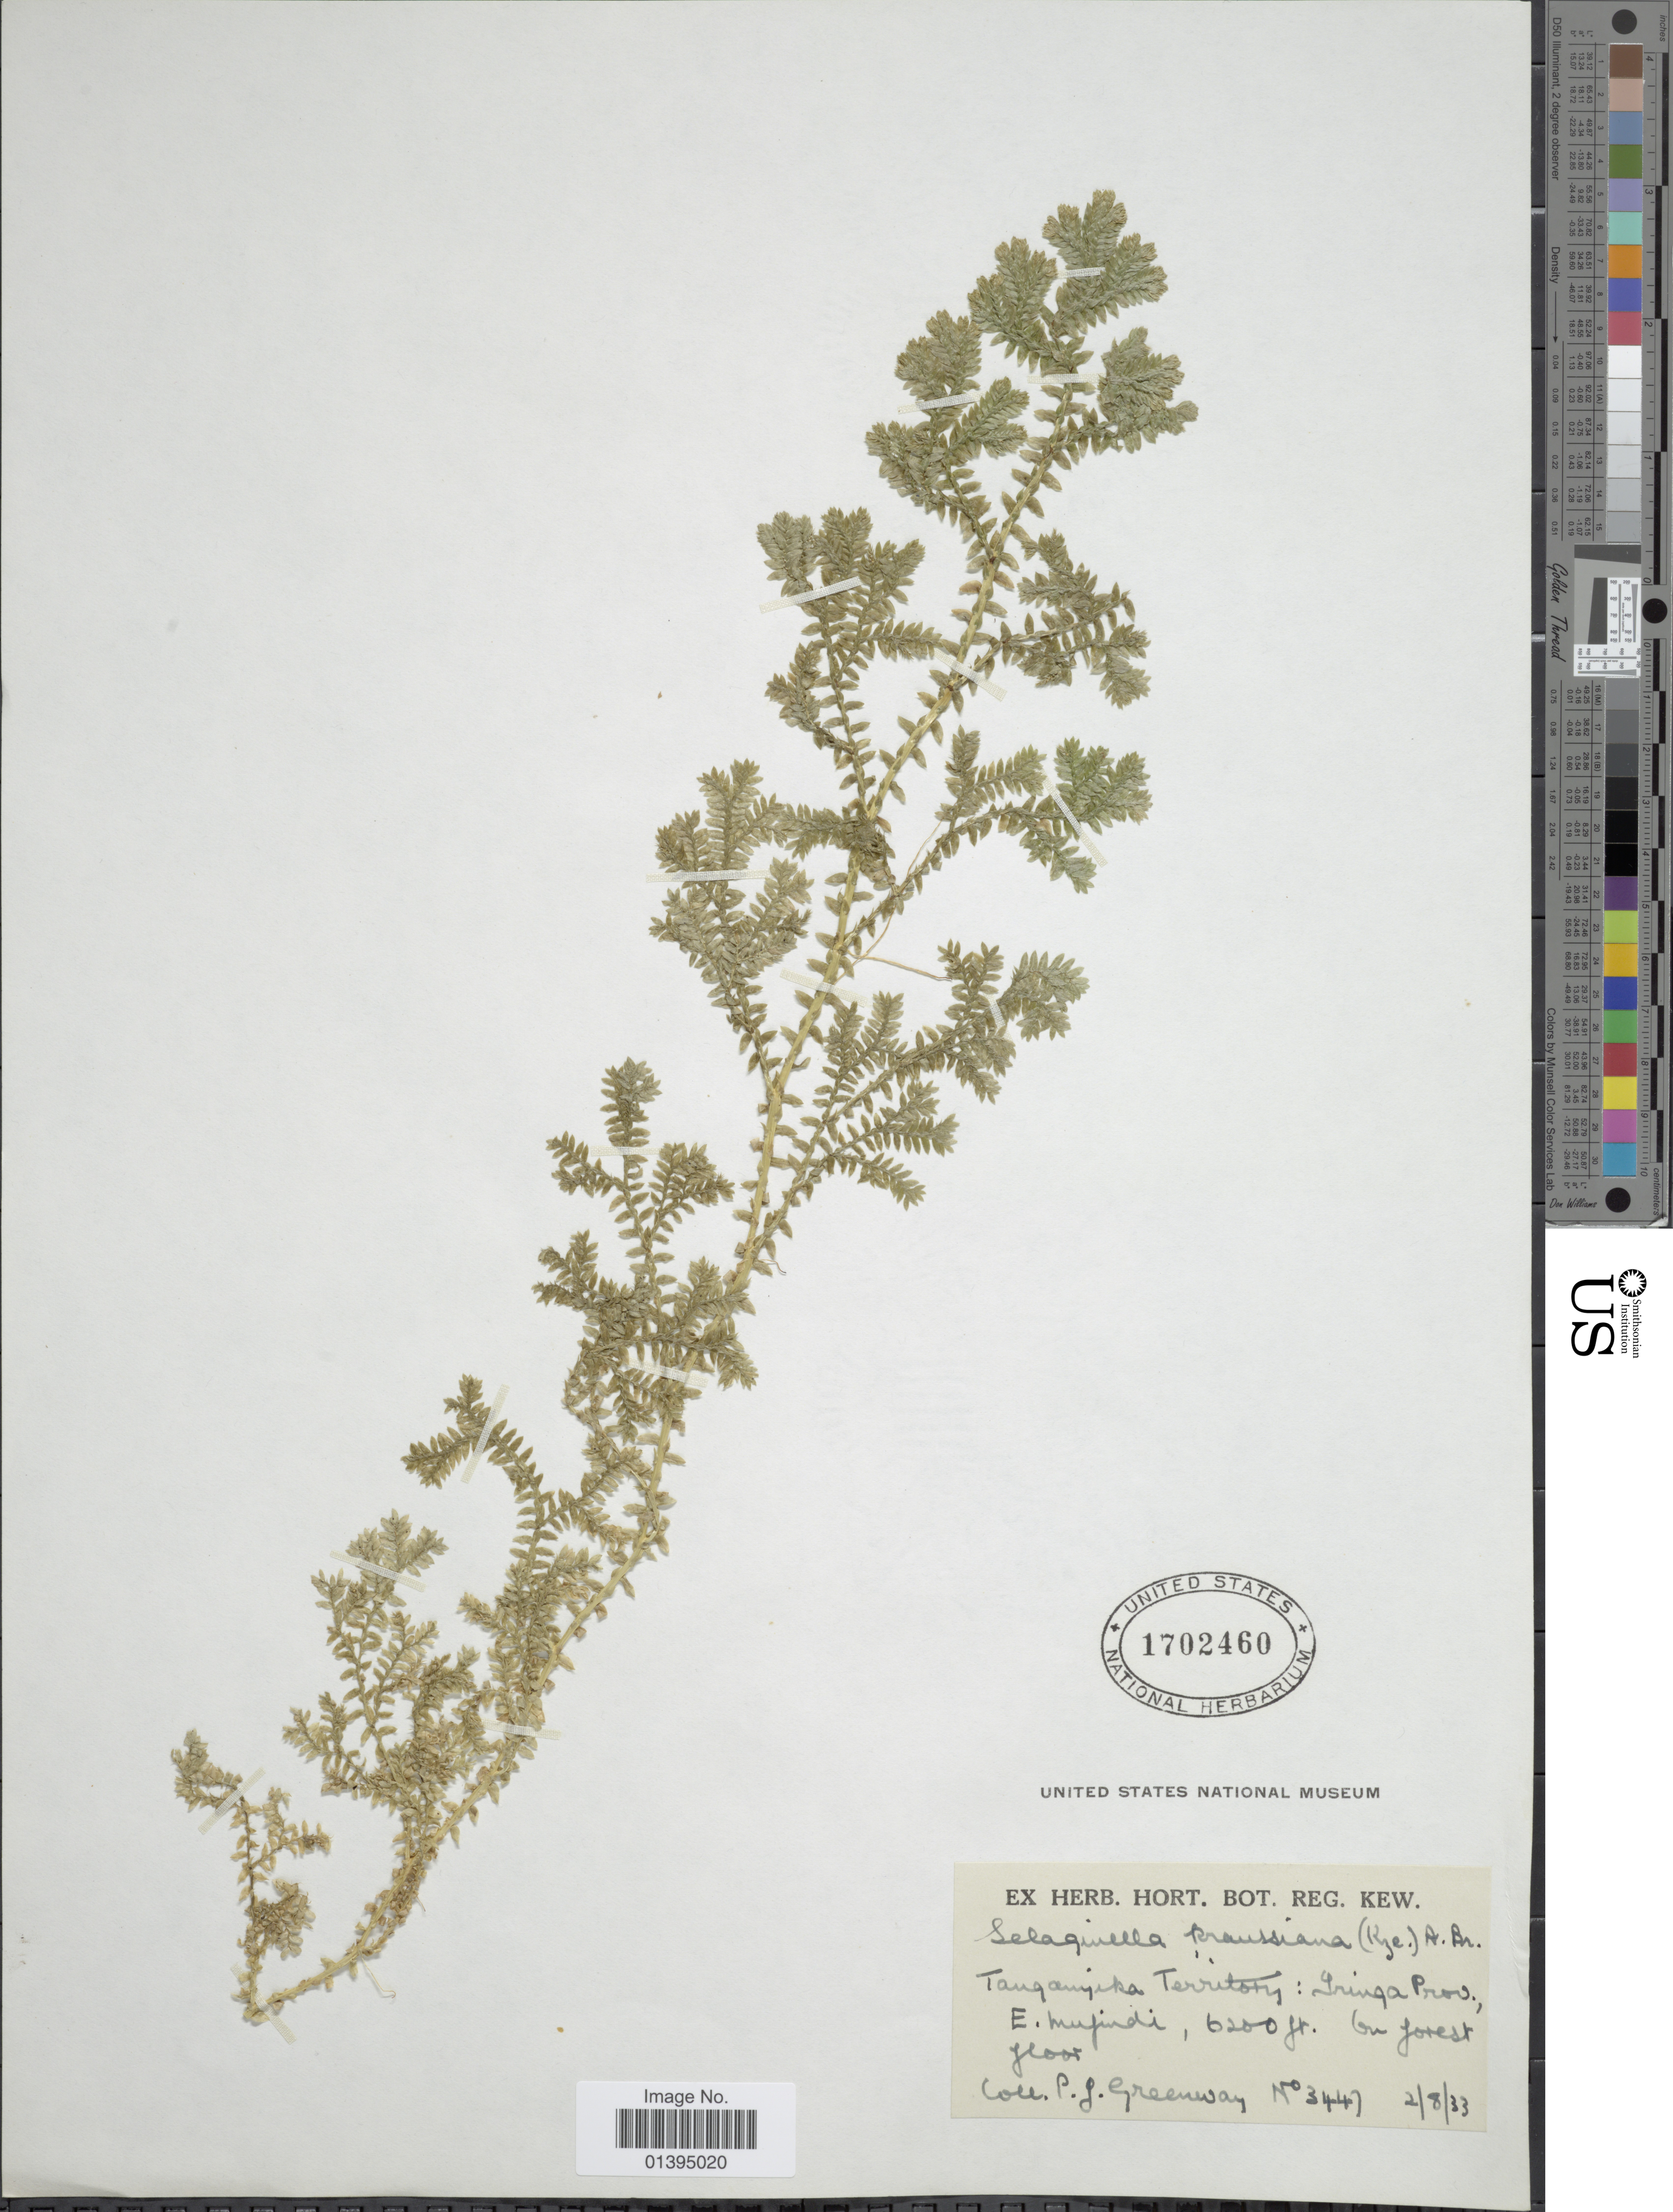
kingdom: Plantae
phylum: Tracheophyta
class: Lycopodiopsida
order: Selaginellales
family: Selaginellaceae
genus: Selaginella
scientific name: Selaginella kraussiana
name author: (Kunze) A. Braun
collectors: P. J. Greenway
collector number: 3447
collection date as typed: Transcribed d/m/y: 2/8/33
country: Tanzania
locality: Tanganyika Territory: Iringa Prov., E. Mufindi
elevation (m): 1890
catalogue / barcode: US 1702460